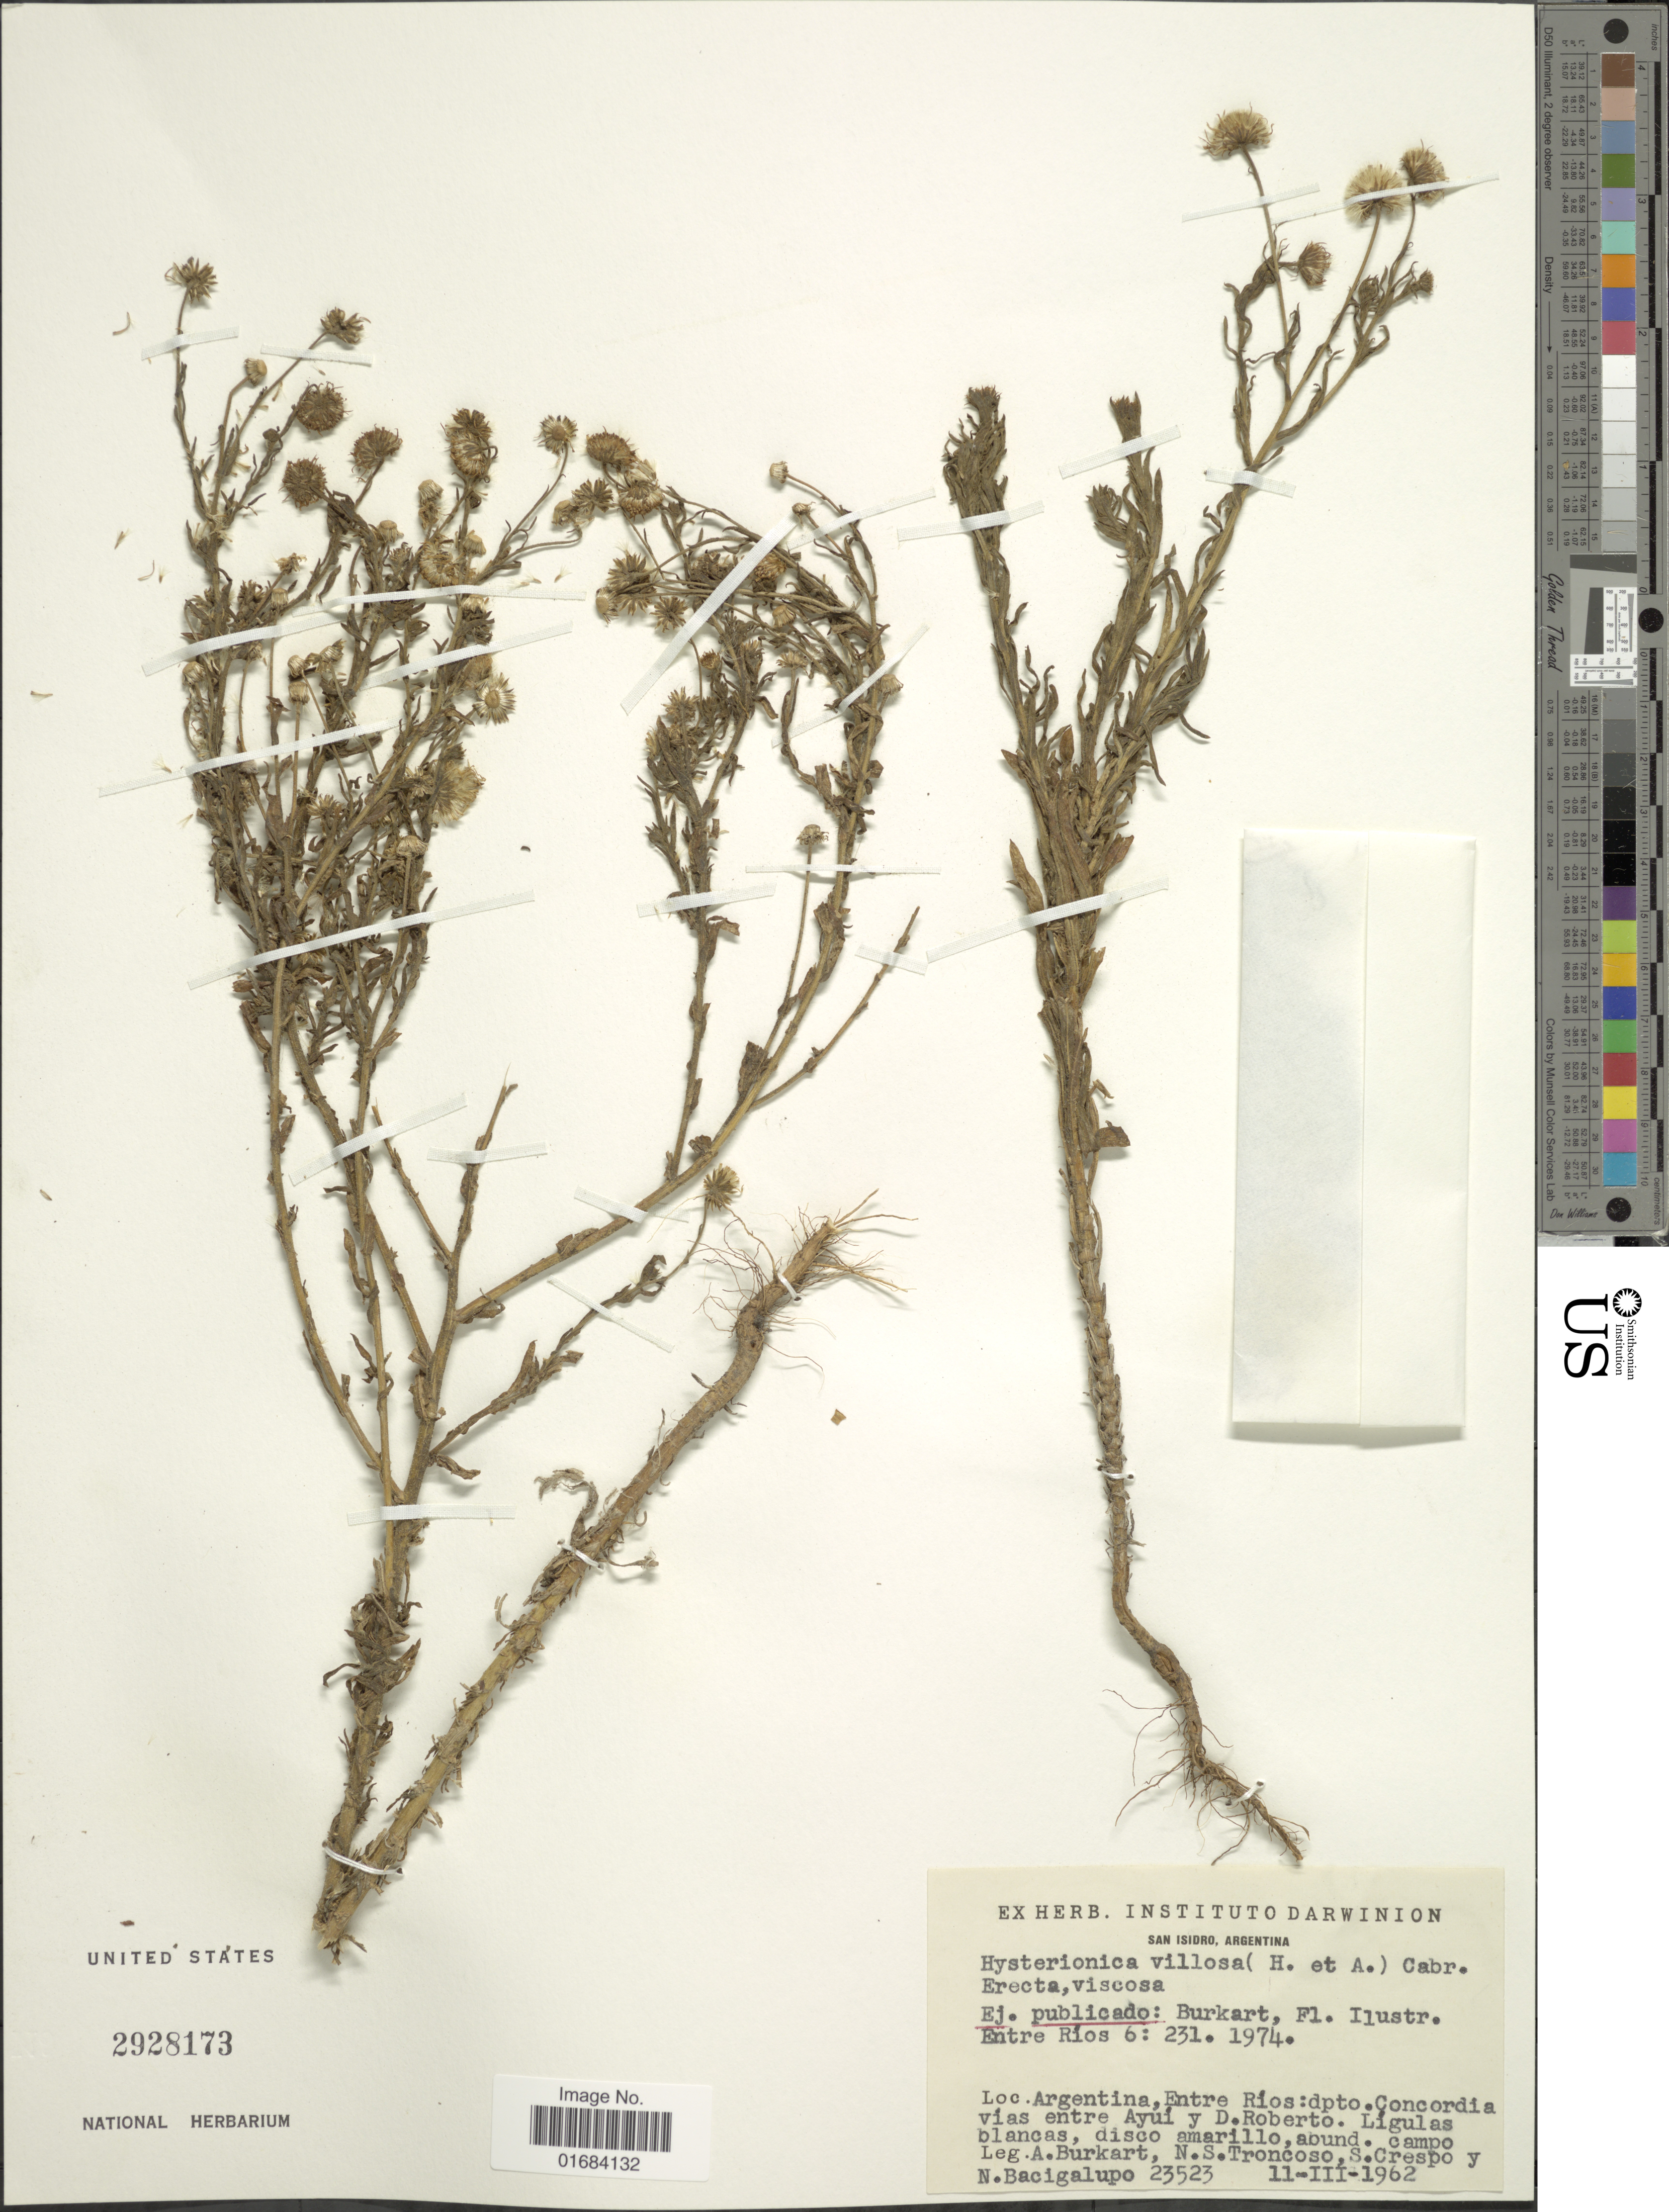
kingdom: Plantae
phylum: Tracheophyta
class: Magnoliopsida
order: Asterales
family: Asteraceae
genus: Hysterionica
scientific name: Hysterionica villosa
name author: (Hook. & Arn.) Cabrera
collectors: A. E. Burkart, N. Troncoso, S. Crespo & N. M. Bacigalupo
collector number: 23523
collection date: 1962-03-11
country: Argentina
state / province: Entre Rios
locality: Dpto. Concordia vias entre Ayuí y D. Roberto. Lígulas blancas, disco amarillo, abund. campo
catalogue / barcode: US 2928173